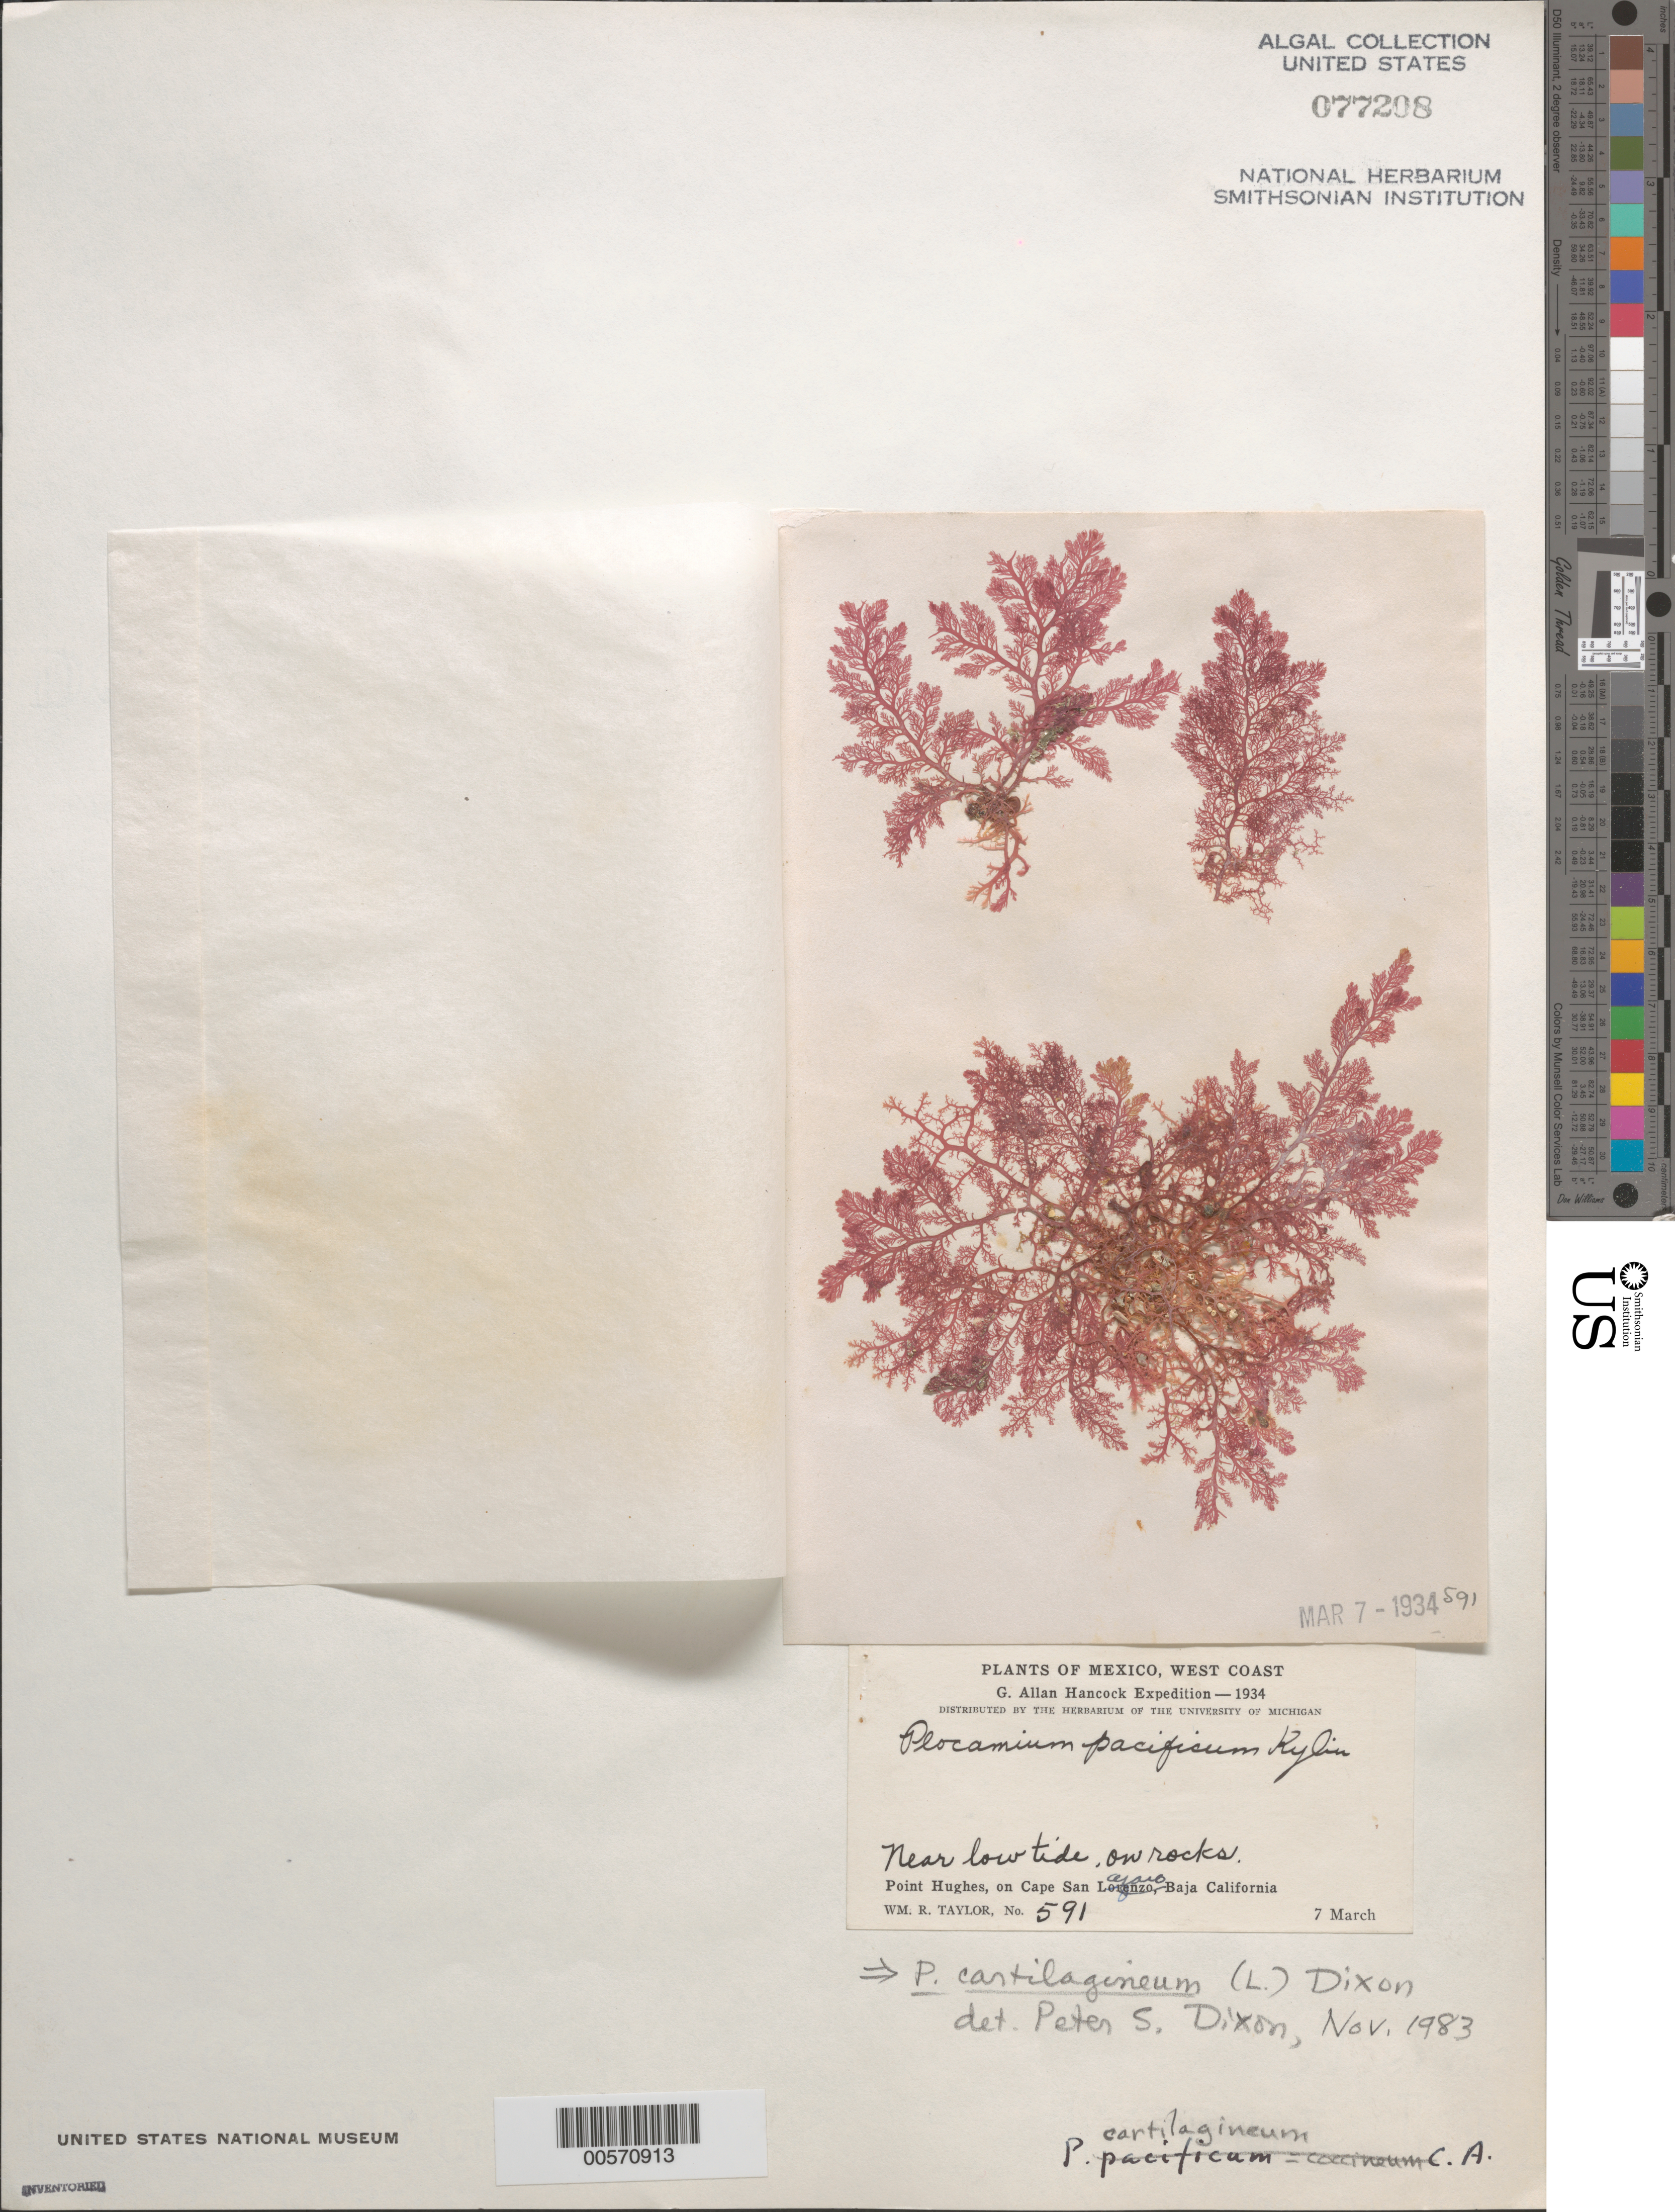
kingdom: Plantae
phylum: Rhodophyta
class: Florideophyceae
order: Plocamiales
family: Plocamiaceae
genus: Plocamium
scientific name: Plocamium cartilagineum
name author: (L.) P.S. Dixon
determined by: Dixon, P. S.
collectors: W. R. Taylor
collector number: WRT 34-591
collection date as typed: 07 Mar 1934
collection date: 1934-03-07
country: Mexico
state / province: Baja California Sur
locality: Punta Hughes, Cabo San Lazaro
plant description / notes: G. Allan Hancock Expedition, 1934, as Plocamium pacificum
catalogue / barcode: US 77208